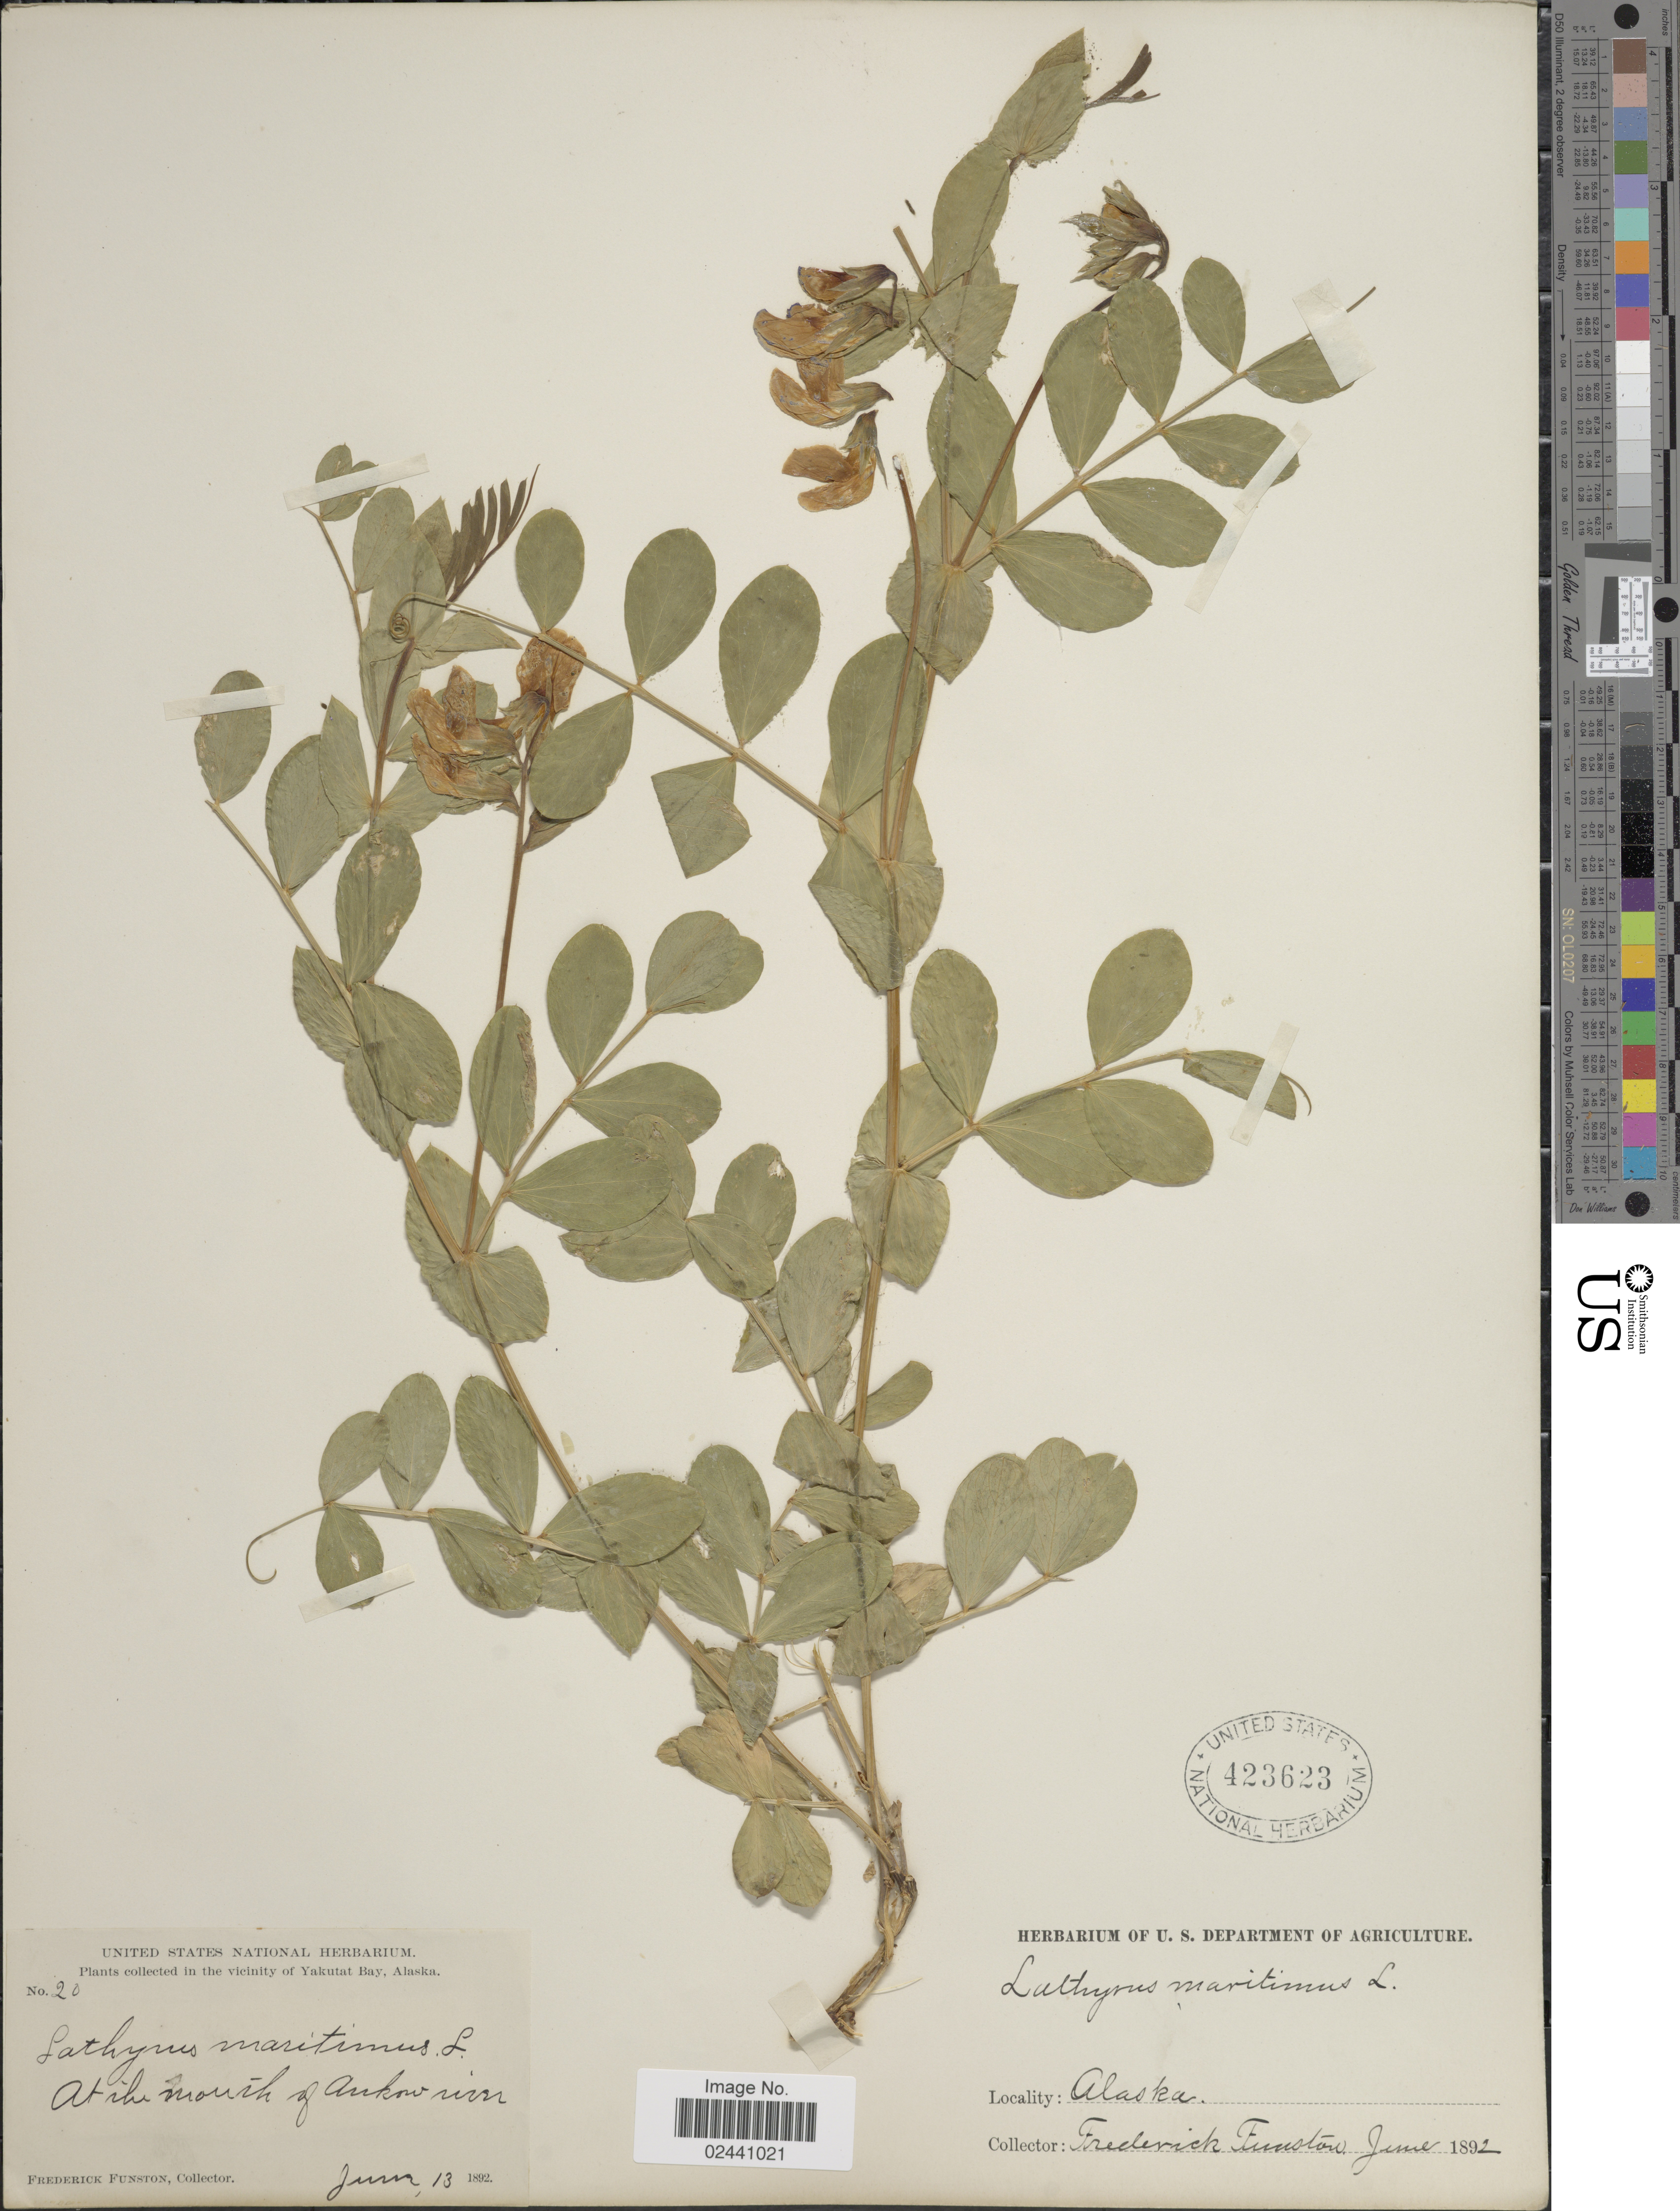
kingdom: Plantae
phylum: Tracheophyta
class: Magnoliopsida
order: Fabales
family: Fabaceae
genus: Lathyrus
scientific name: Lathyrus maritimus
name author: Torr.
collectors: F. Funston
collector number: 20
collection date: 1892-06-13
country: United States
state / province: Alaska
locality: In the vicinity of Yakutat Bay, Alaska. At the mouth of Ankow river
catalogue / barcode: US 423623